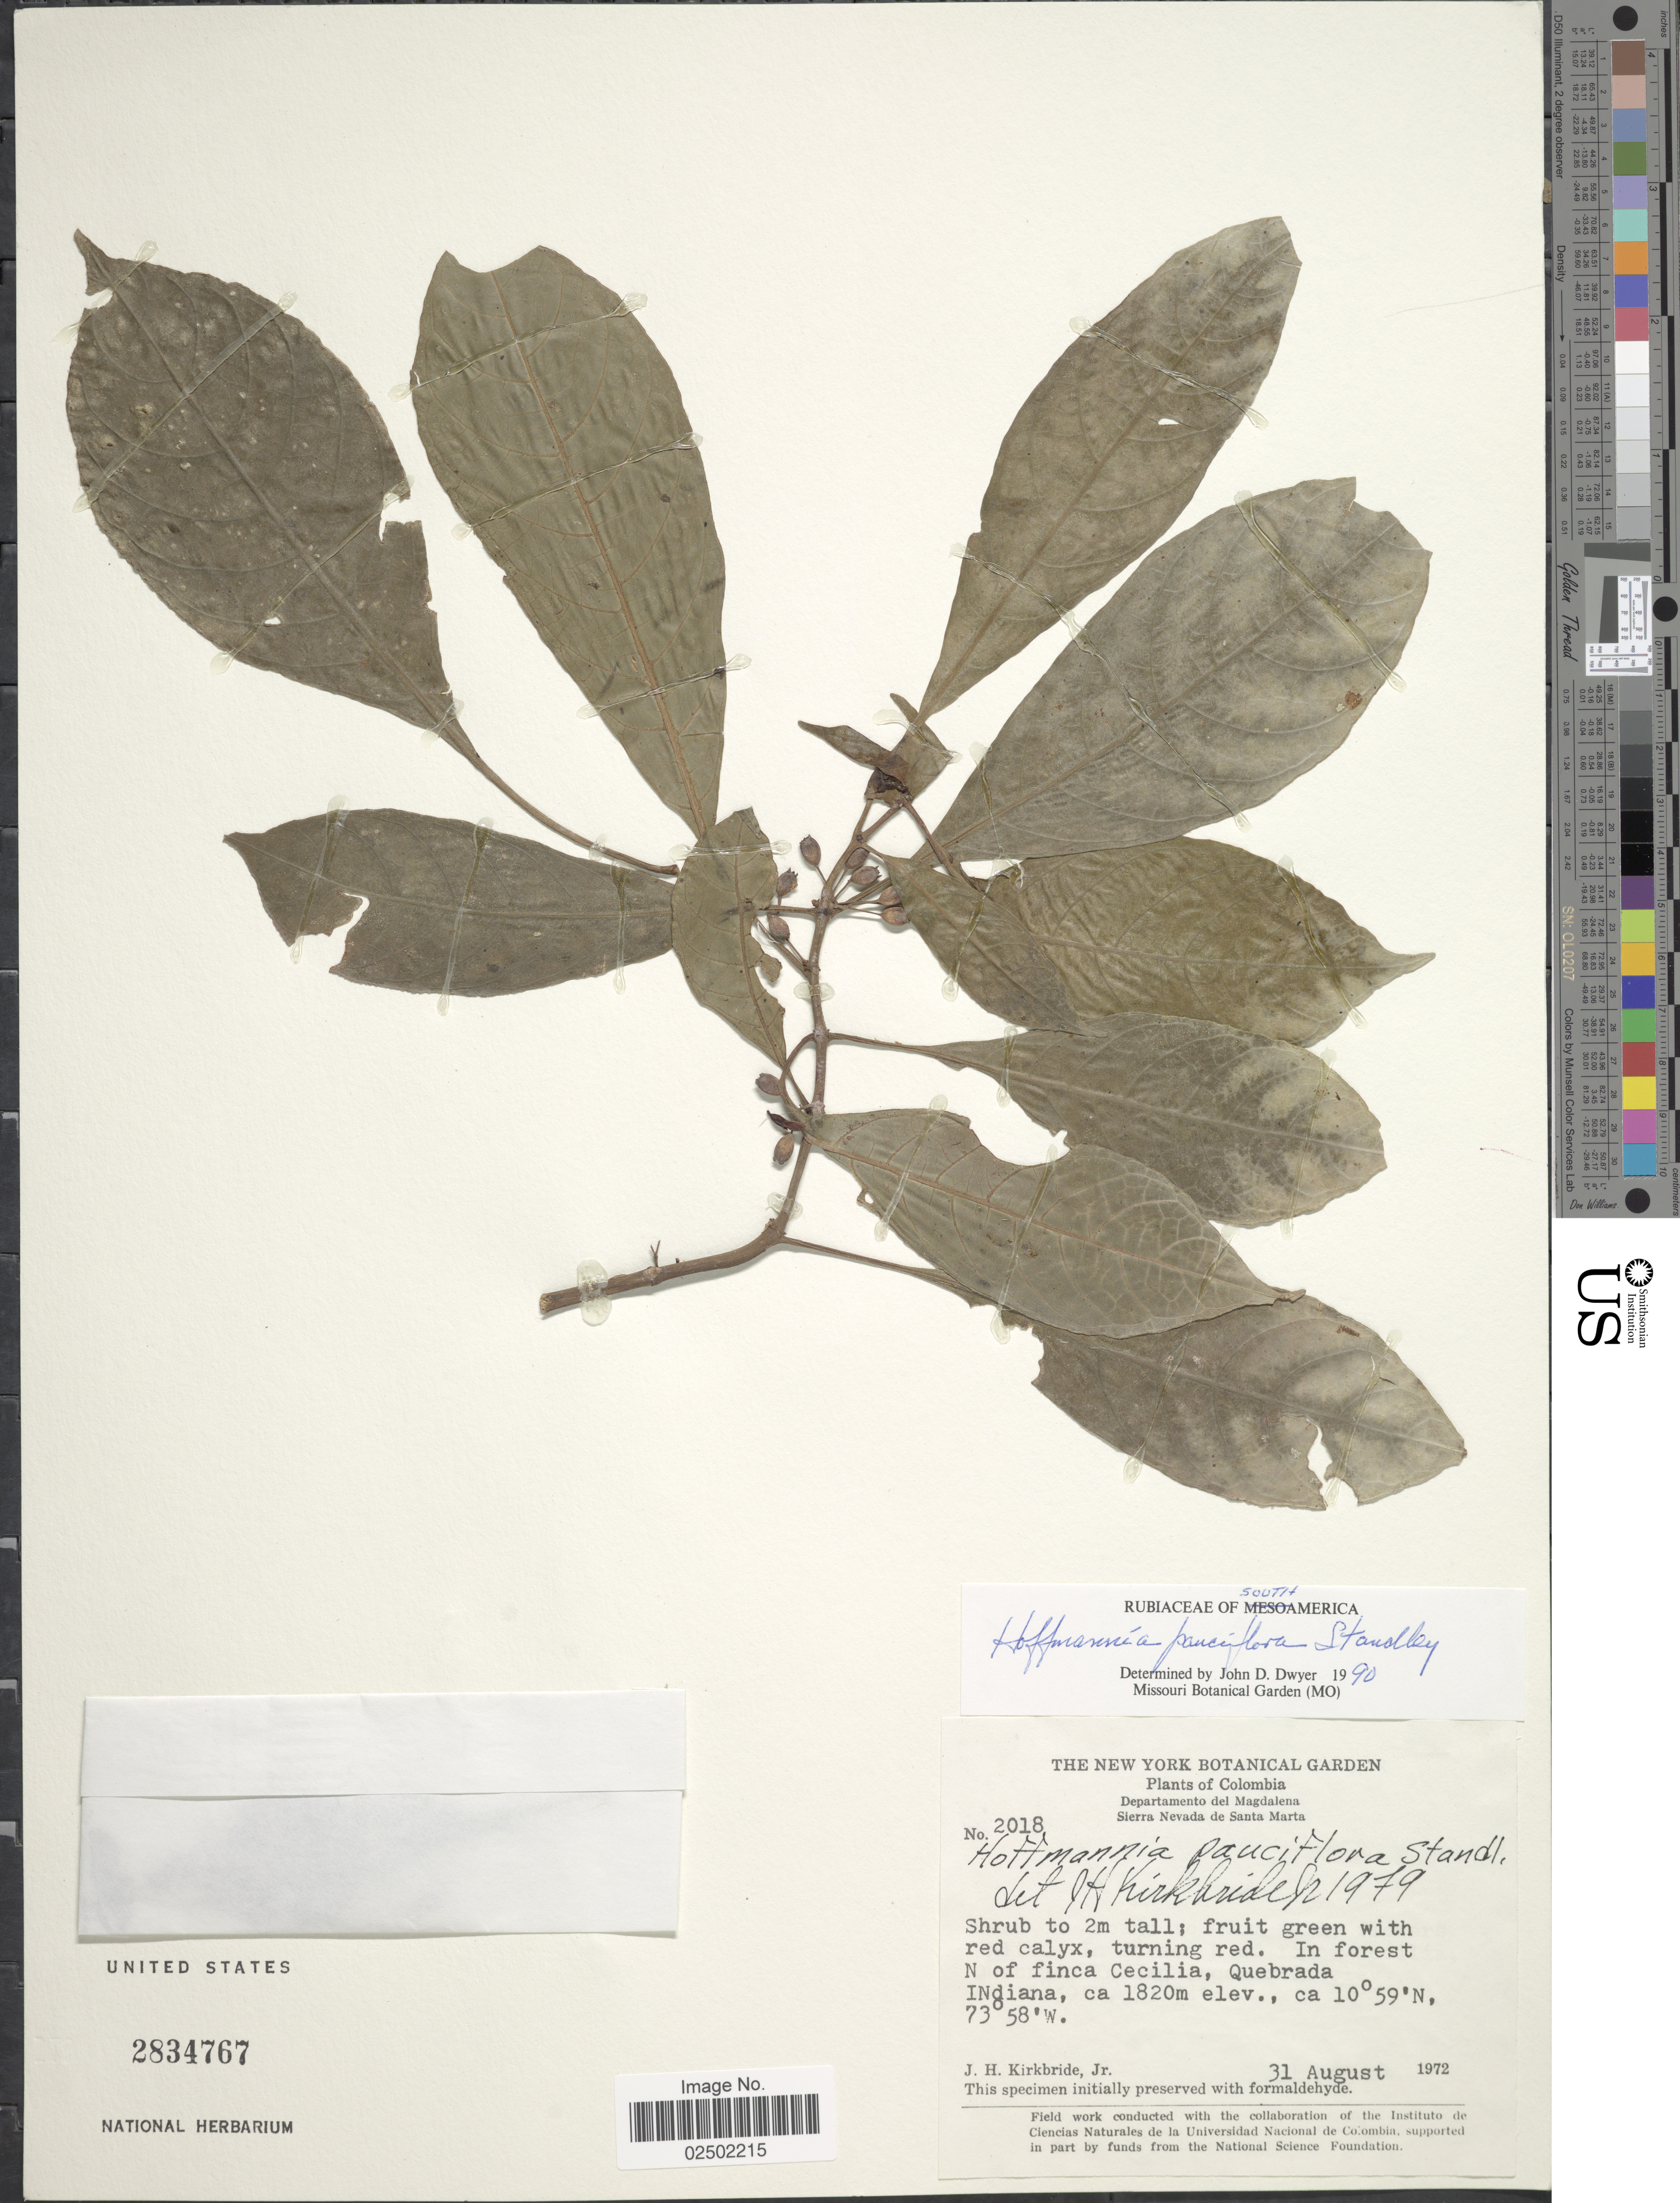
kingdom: Plantae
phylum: Tracheophyta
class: Magnoliopsida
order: Gentianales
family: Rubiaceae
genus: Hoffmannia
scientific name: Hoffmannia pauciflora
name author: Standl.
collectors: J. H. Kirkbride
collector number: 2018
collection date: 1972-08-31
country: Colombia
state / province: Magdalena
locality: Departamento del Magdalena, Sierra Nevada de Santa Marta, In forest N of finca Cecilia, Quebrada Indiana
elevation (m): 1820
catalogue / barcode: US 2834767